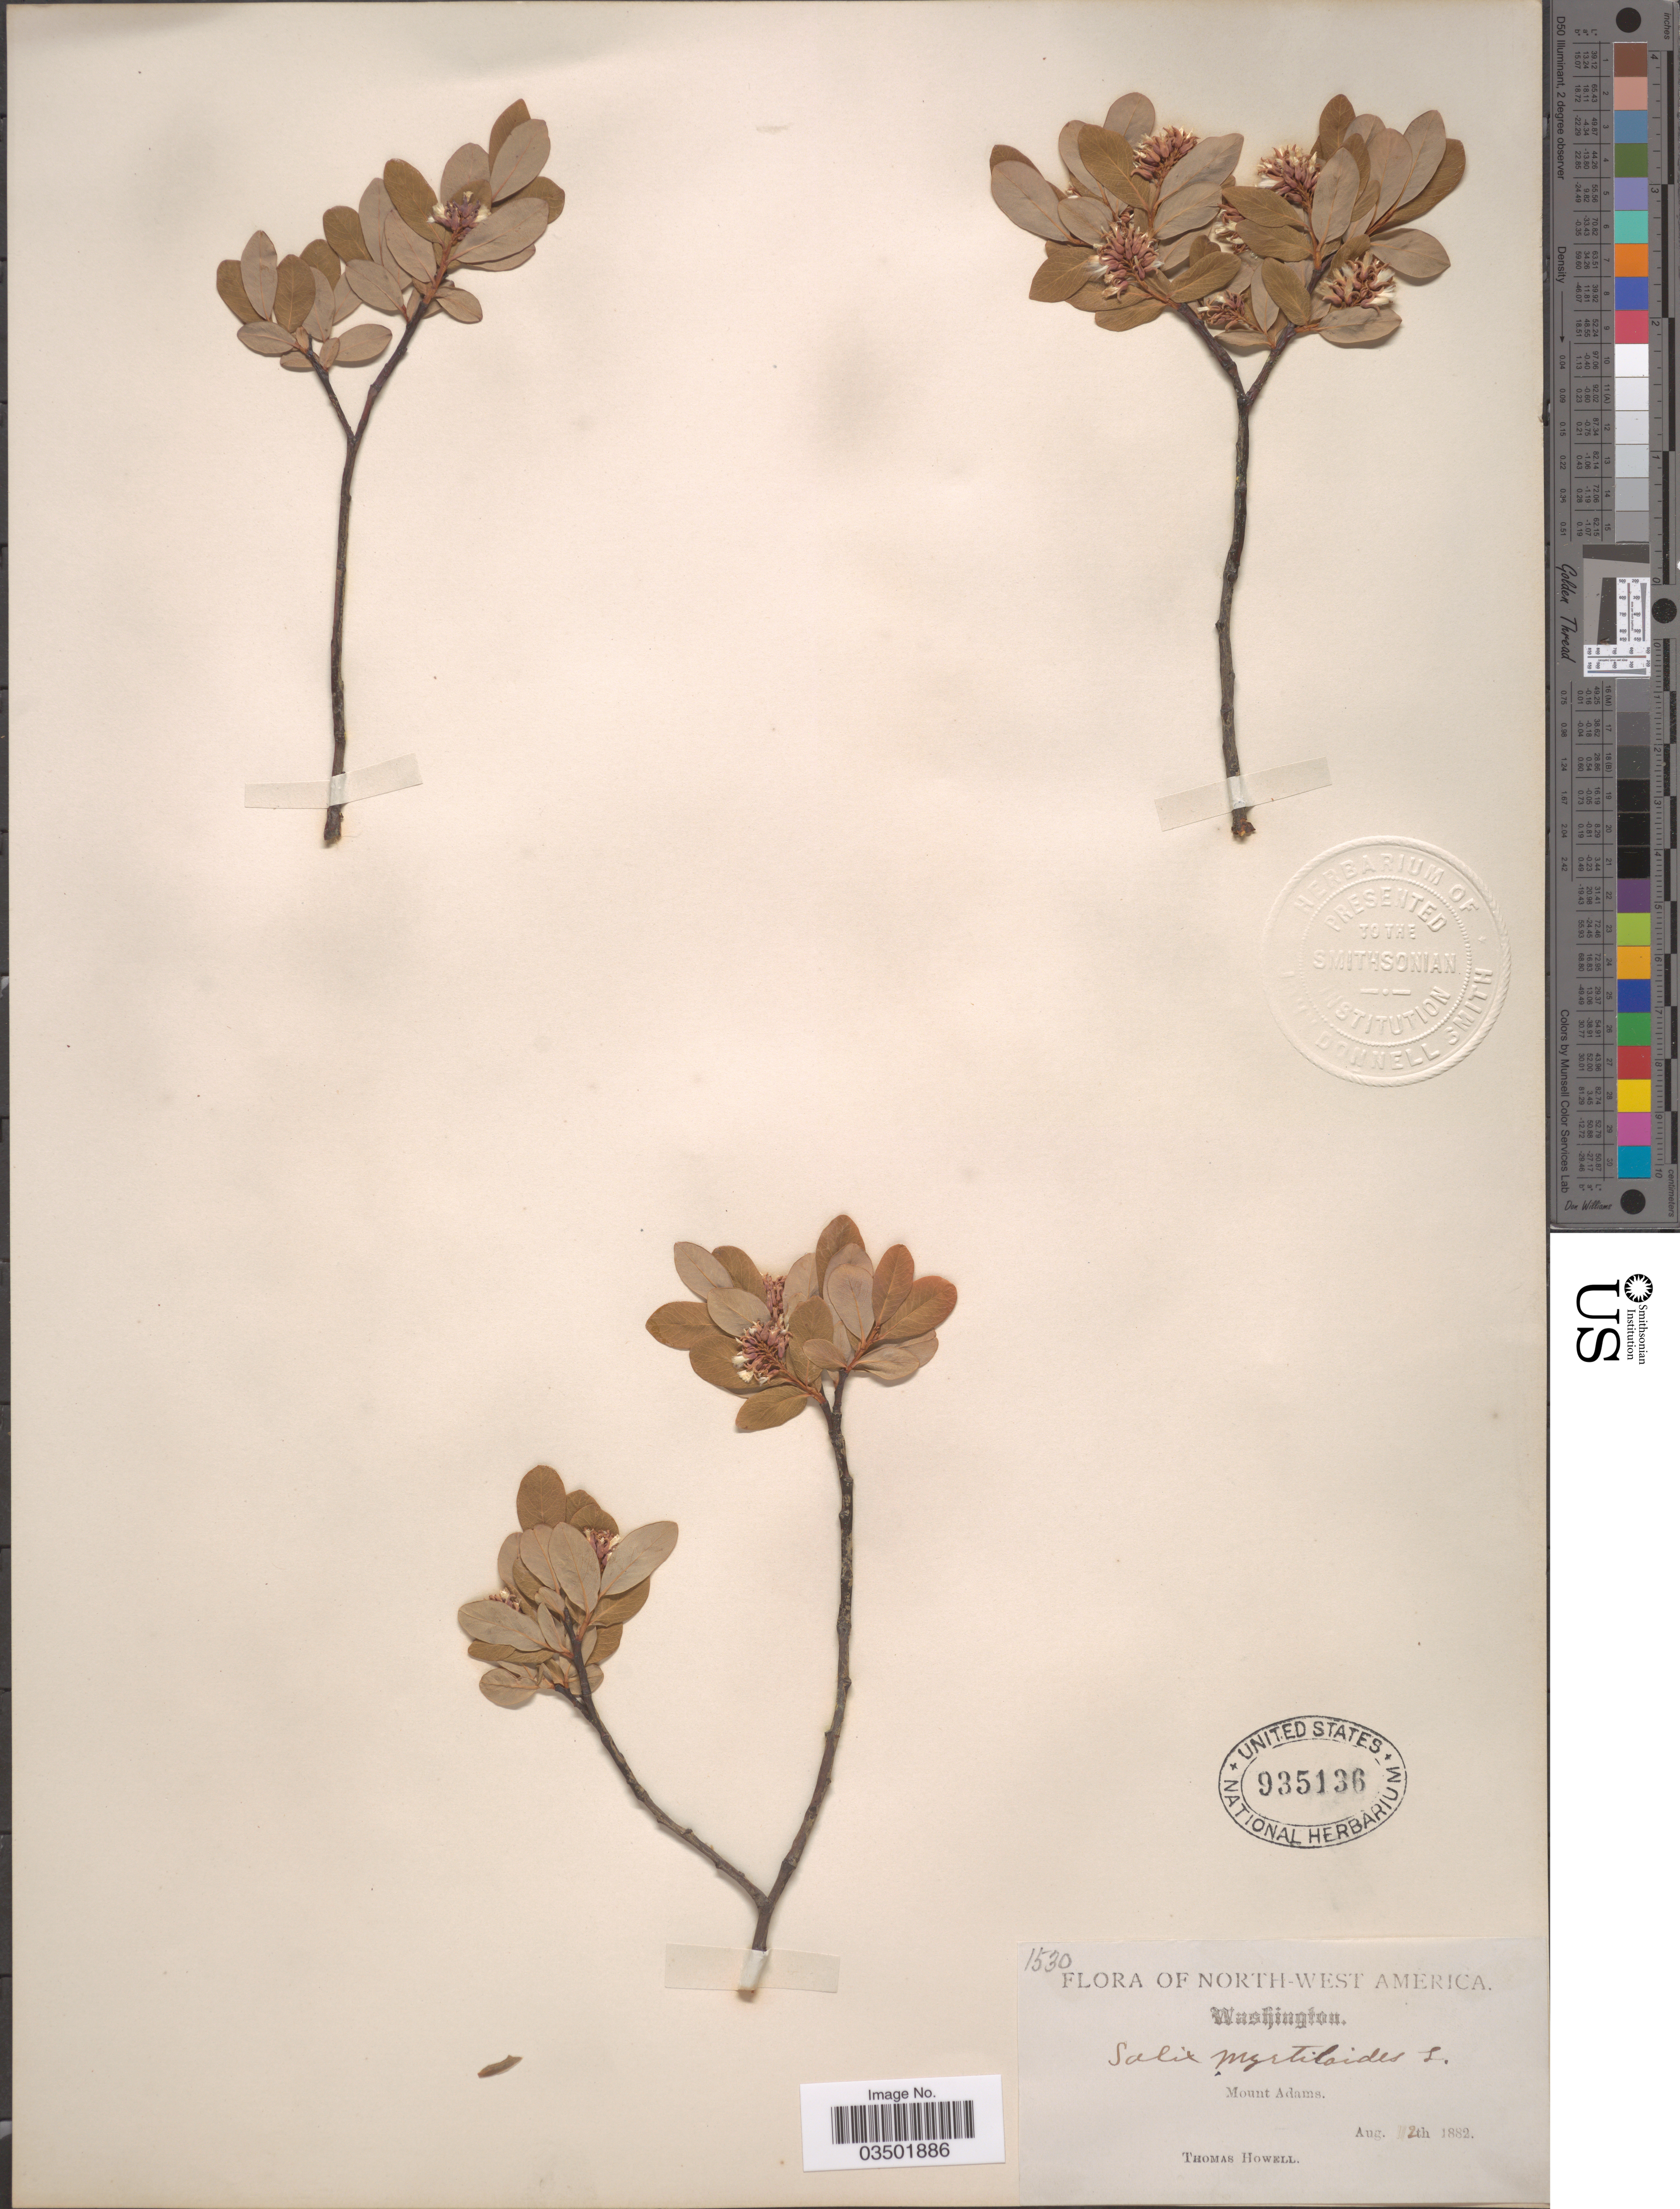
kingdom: Plantae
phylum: Tracheophyta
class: Magnoliopsida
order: Malpighiales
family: Salicaceae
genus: Salix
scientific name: Salix pedicellaris var. hypoglauca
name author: Fernald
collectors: T. Howell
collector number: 1530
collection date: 1882-08-02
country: United States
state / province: Washington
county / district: Yakima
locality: Mount Adams.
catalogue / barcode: US 935136